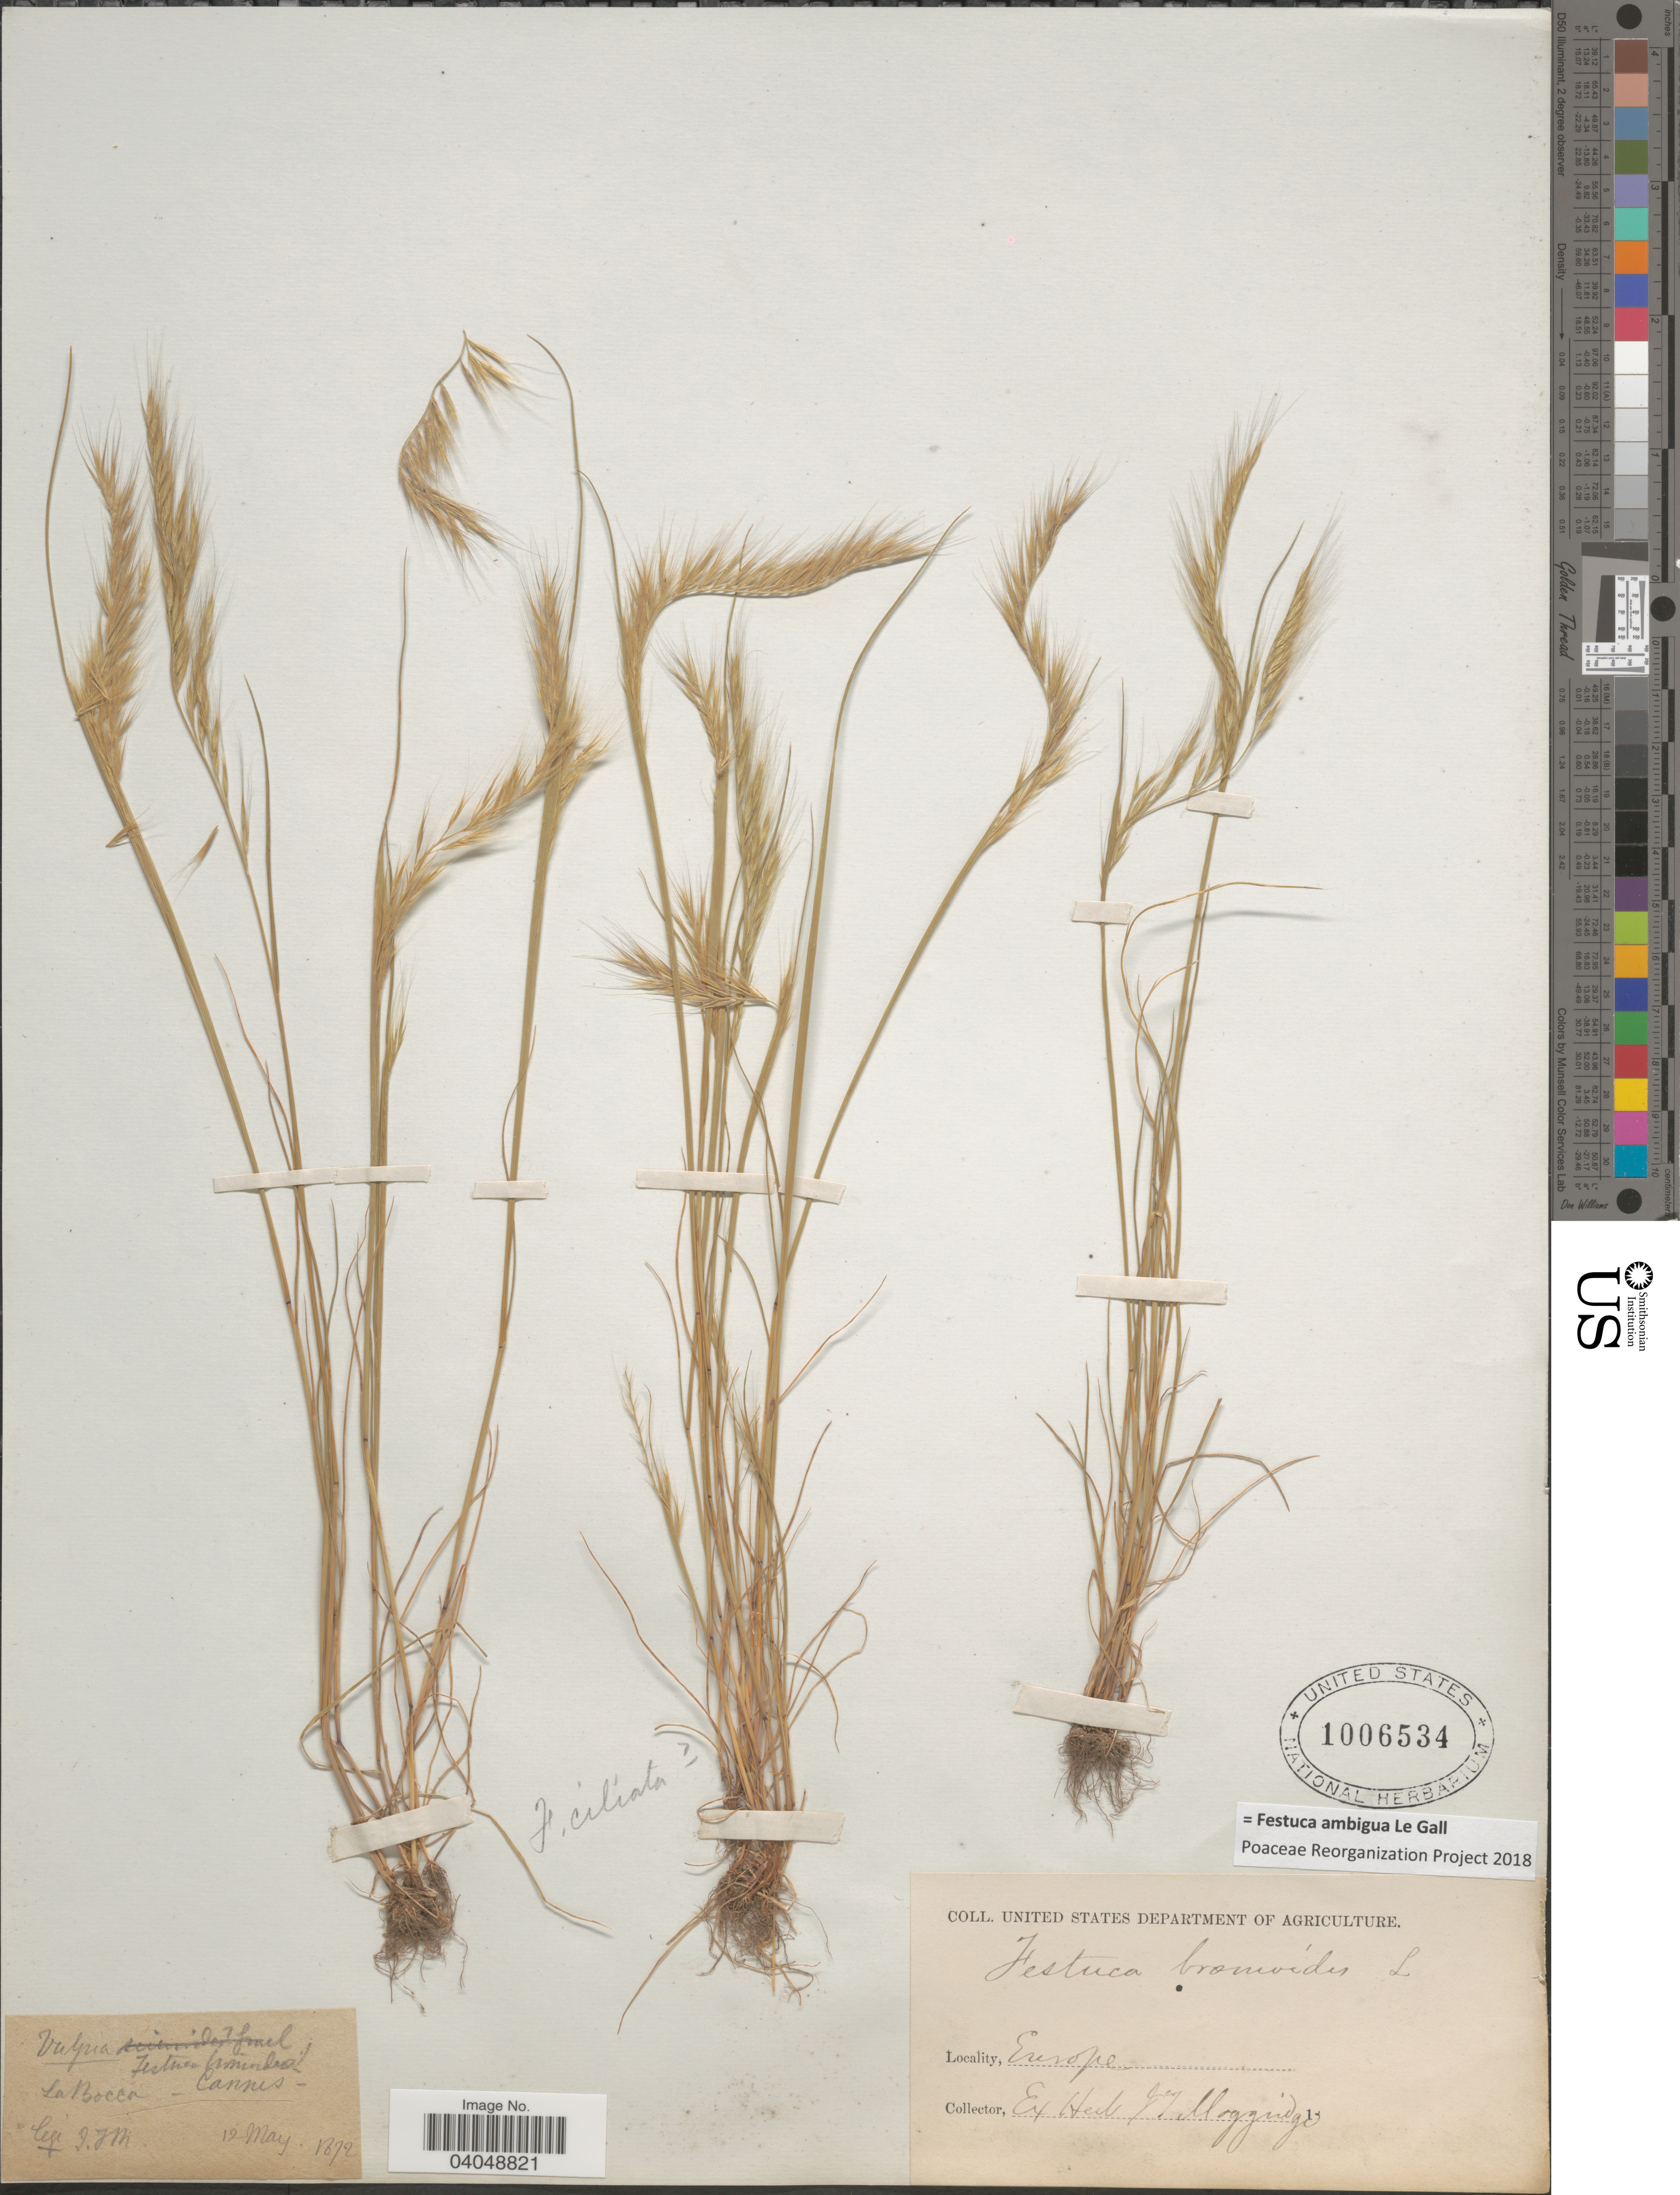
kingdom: Plantae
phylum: Tracheophyta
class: Liliopsida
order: Poales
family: Poaceae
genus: Festuca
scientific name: Festuca ambigua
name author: Le Gall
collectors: J. T. Moggridge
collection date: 1872-05-12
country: France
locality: La Bocca - Cannes. Europe.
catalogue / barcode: US 1006534